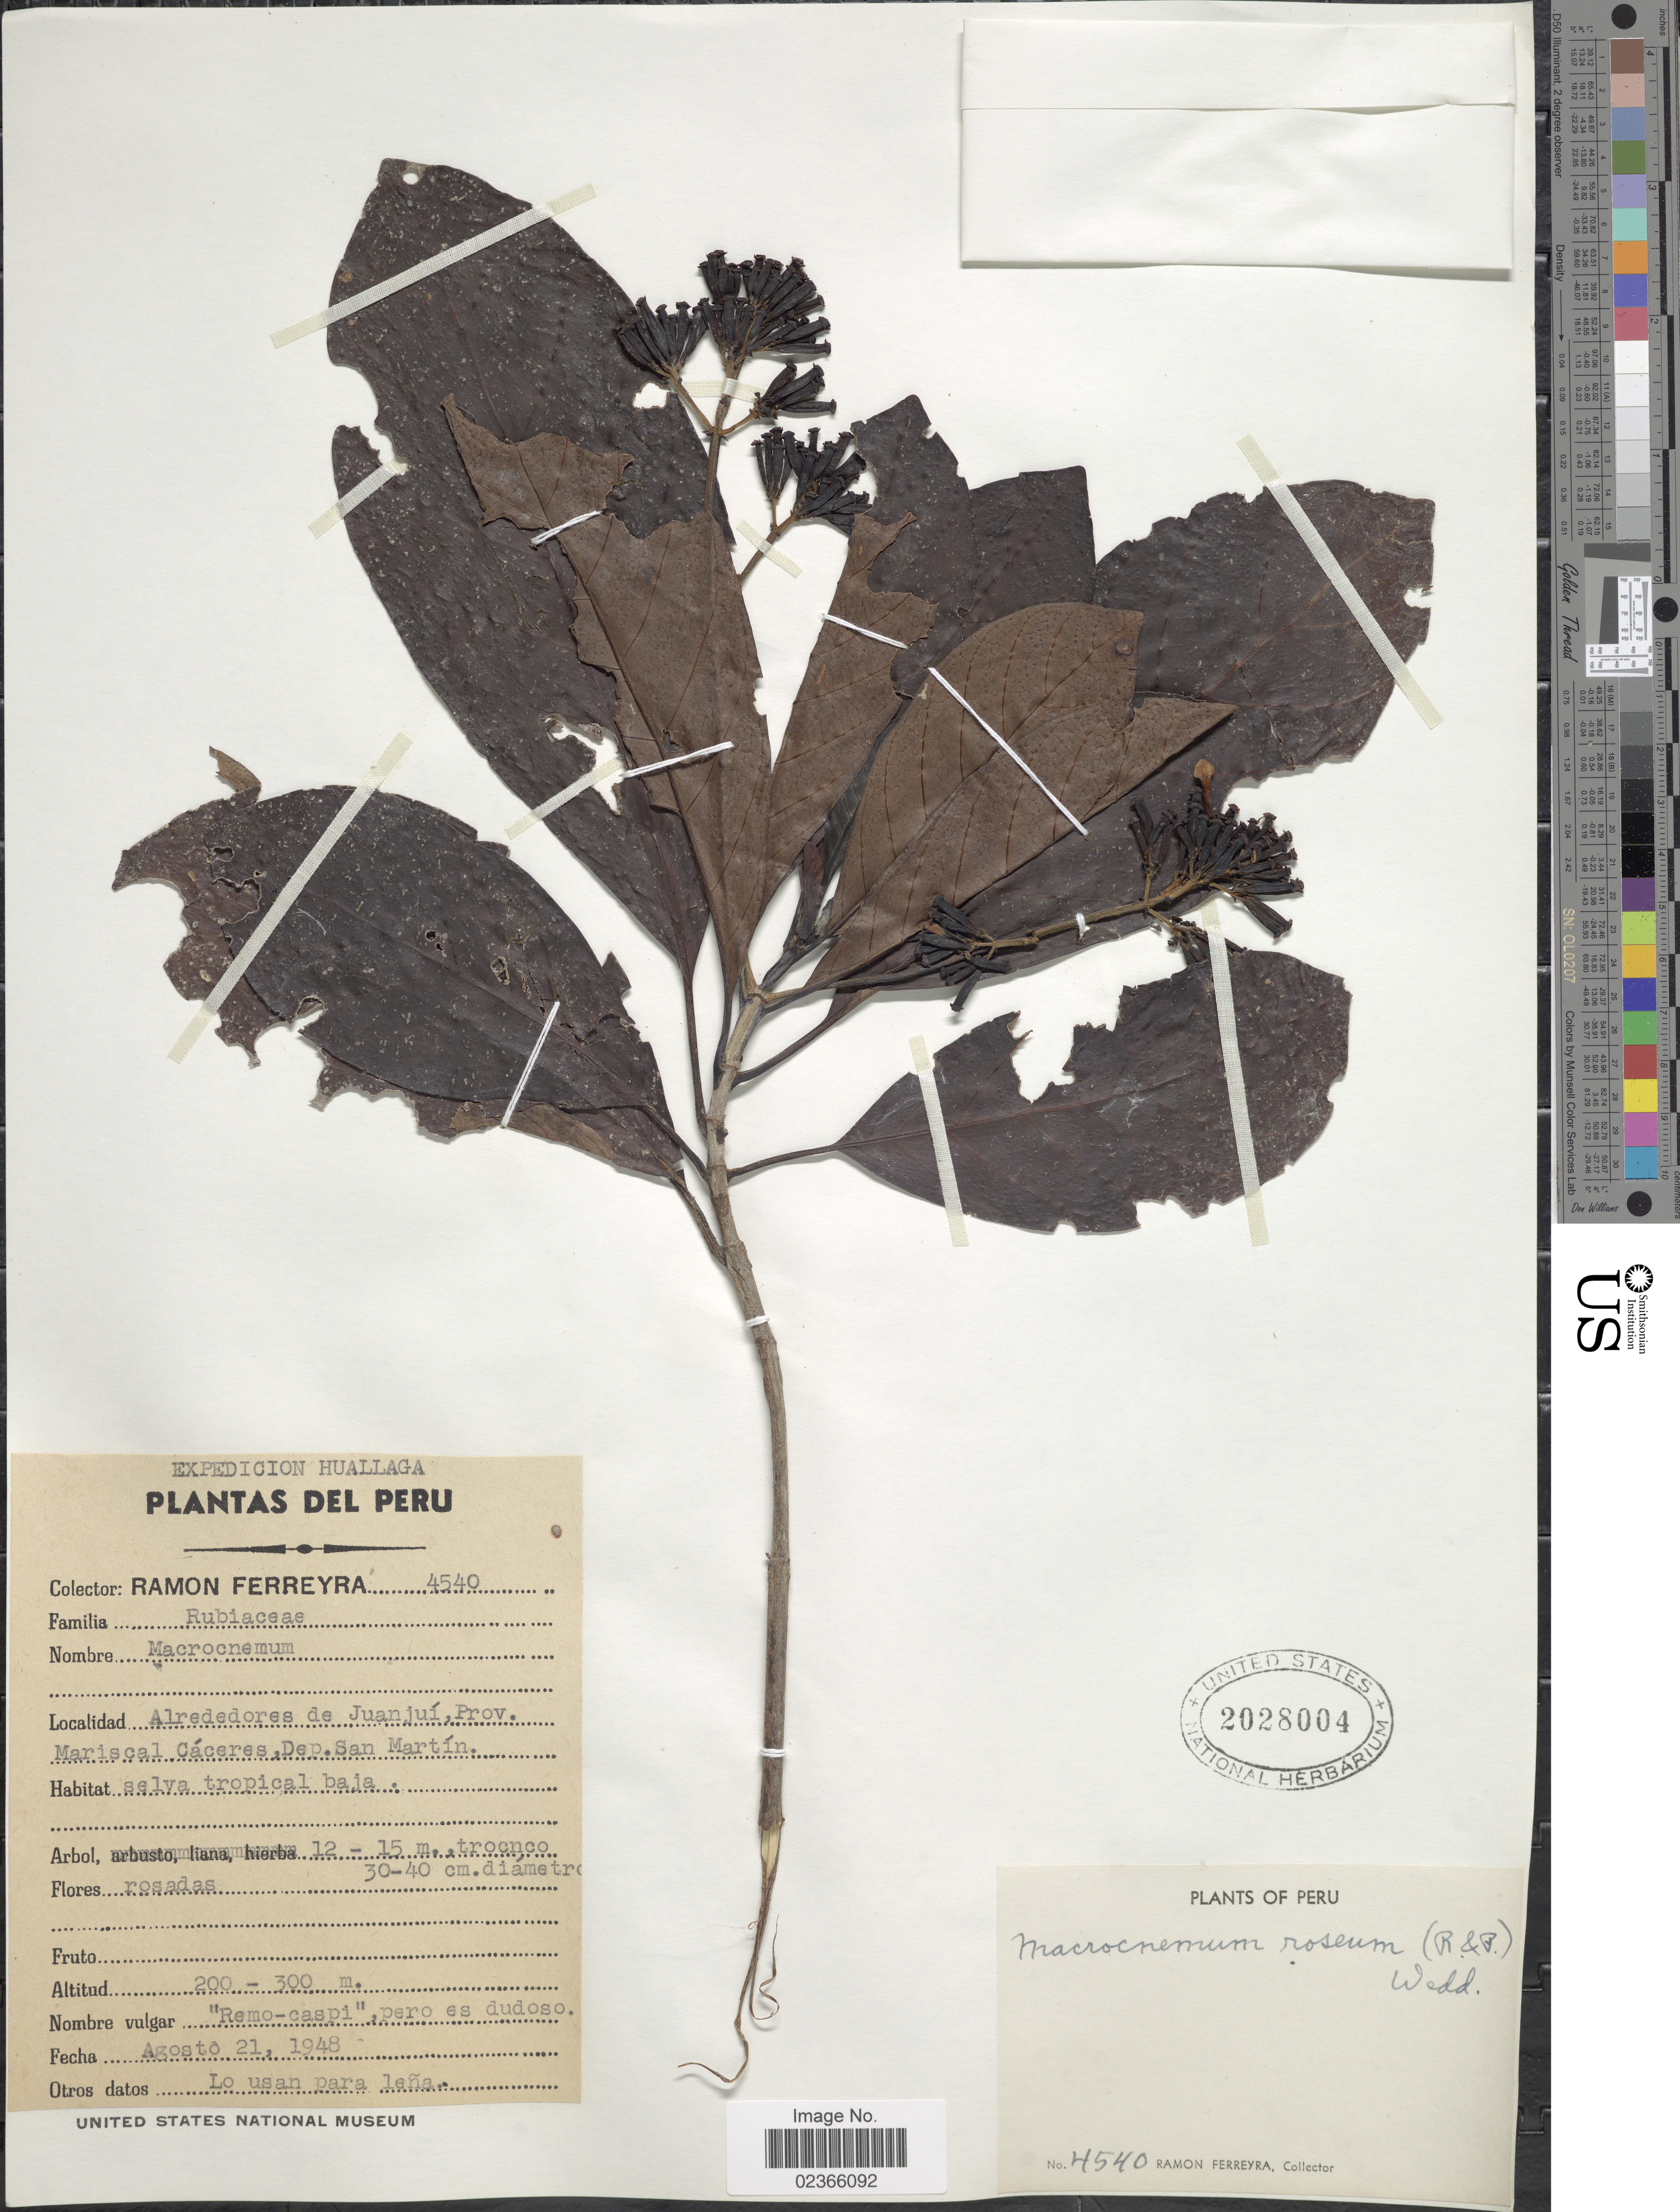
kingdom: Plantae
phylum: Tracheophyta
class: Magnoliopsida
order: Gentianales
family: Rubiaceae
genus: Macrocnemum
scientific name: Macrocnemum roseum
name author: (Ruiz & Pav.) Wedd.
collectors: R. A. Ferreyra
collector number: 4540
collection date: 1948-08-21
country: Peru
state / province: San Martín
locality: Alrededores de Juanjui, prov. Mariscal Caceres, Dep. San Martin.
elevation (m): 200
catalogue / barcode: US 2028004